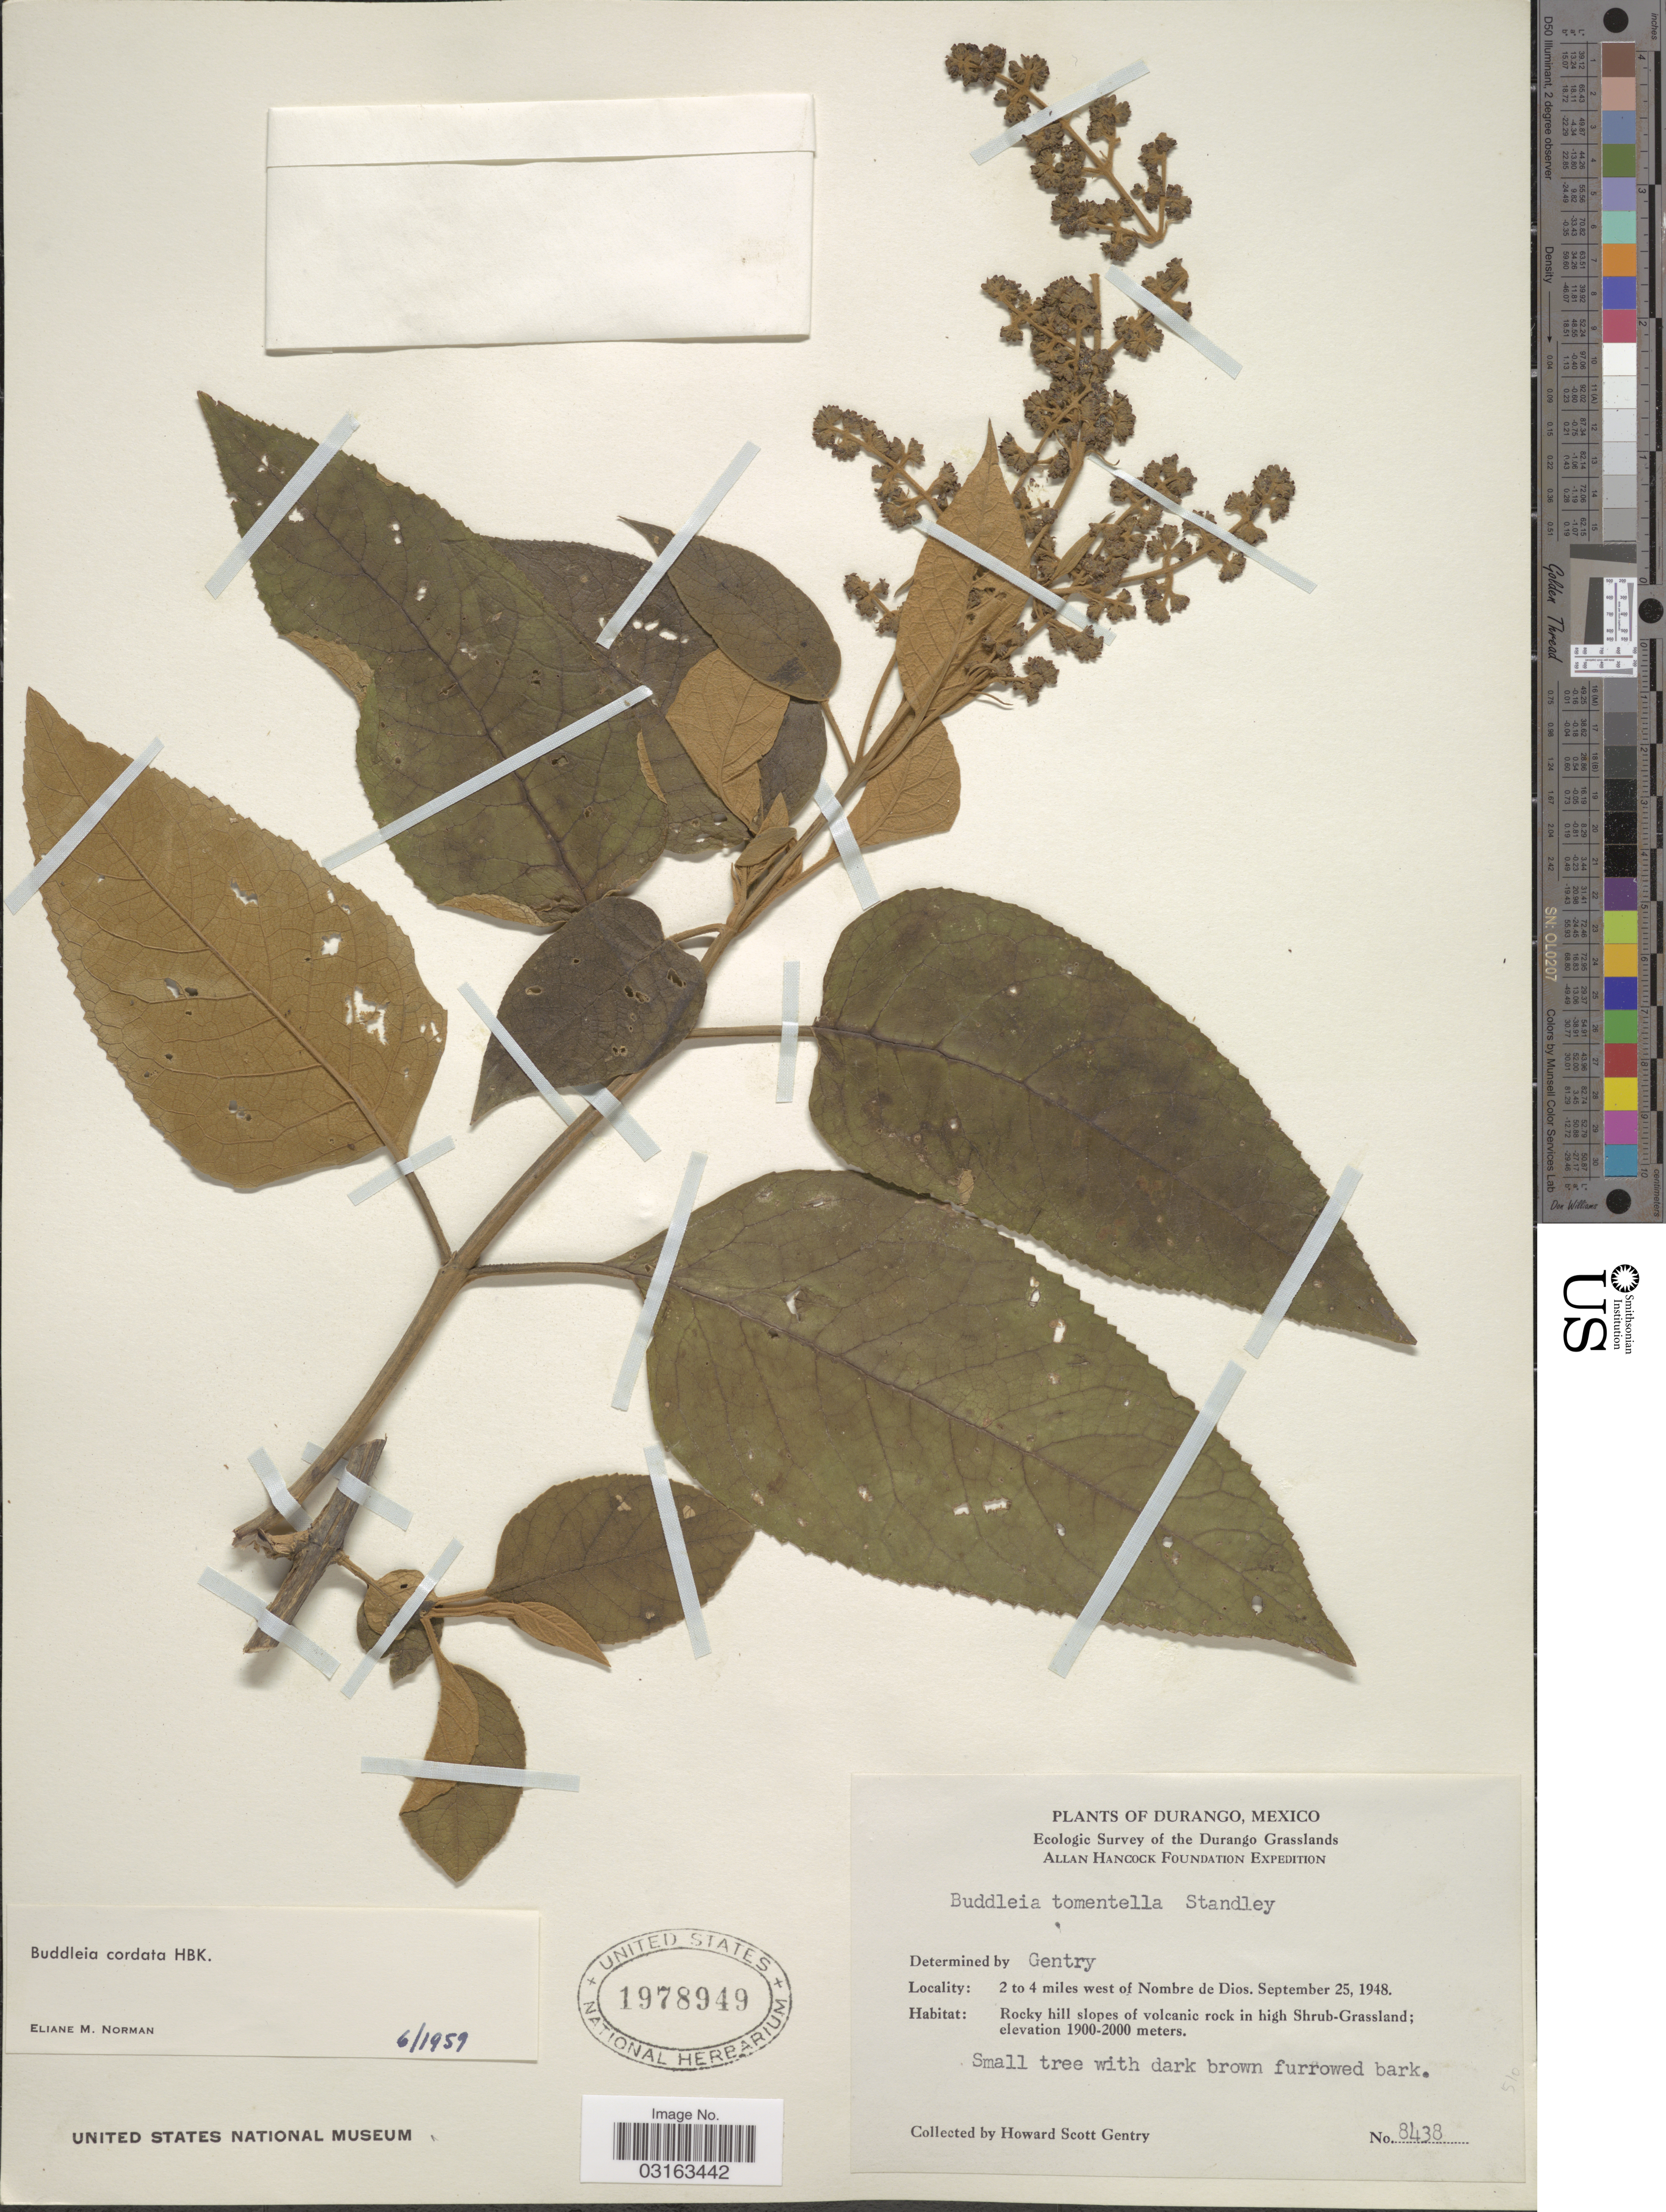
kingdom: Plantae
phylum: Tracheophyta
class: Magnoliopsida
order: Lamiales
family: Scrophulariaceae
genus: Buddleja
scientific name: Buddleja cordata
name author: Kunth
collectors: H. S. Gentry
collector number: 8438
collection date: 1948-09-25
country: Mexico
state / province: Durango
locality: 2 to 4 miles west of Nombre de Dios.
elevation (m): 1900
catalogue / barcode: US 1978949